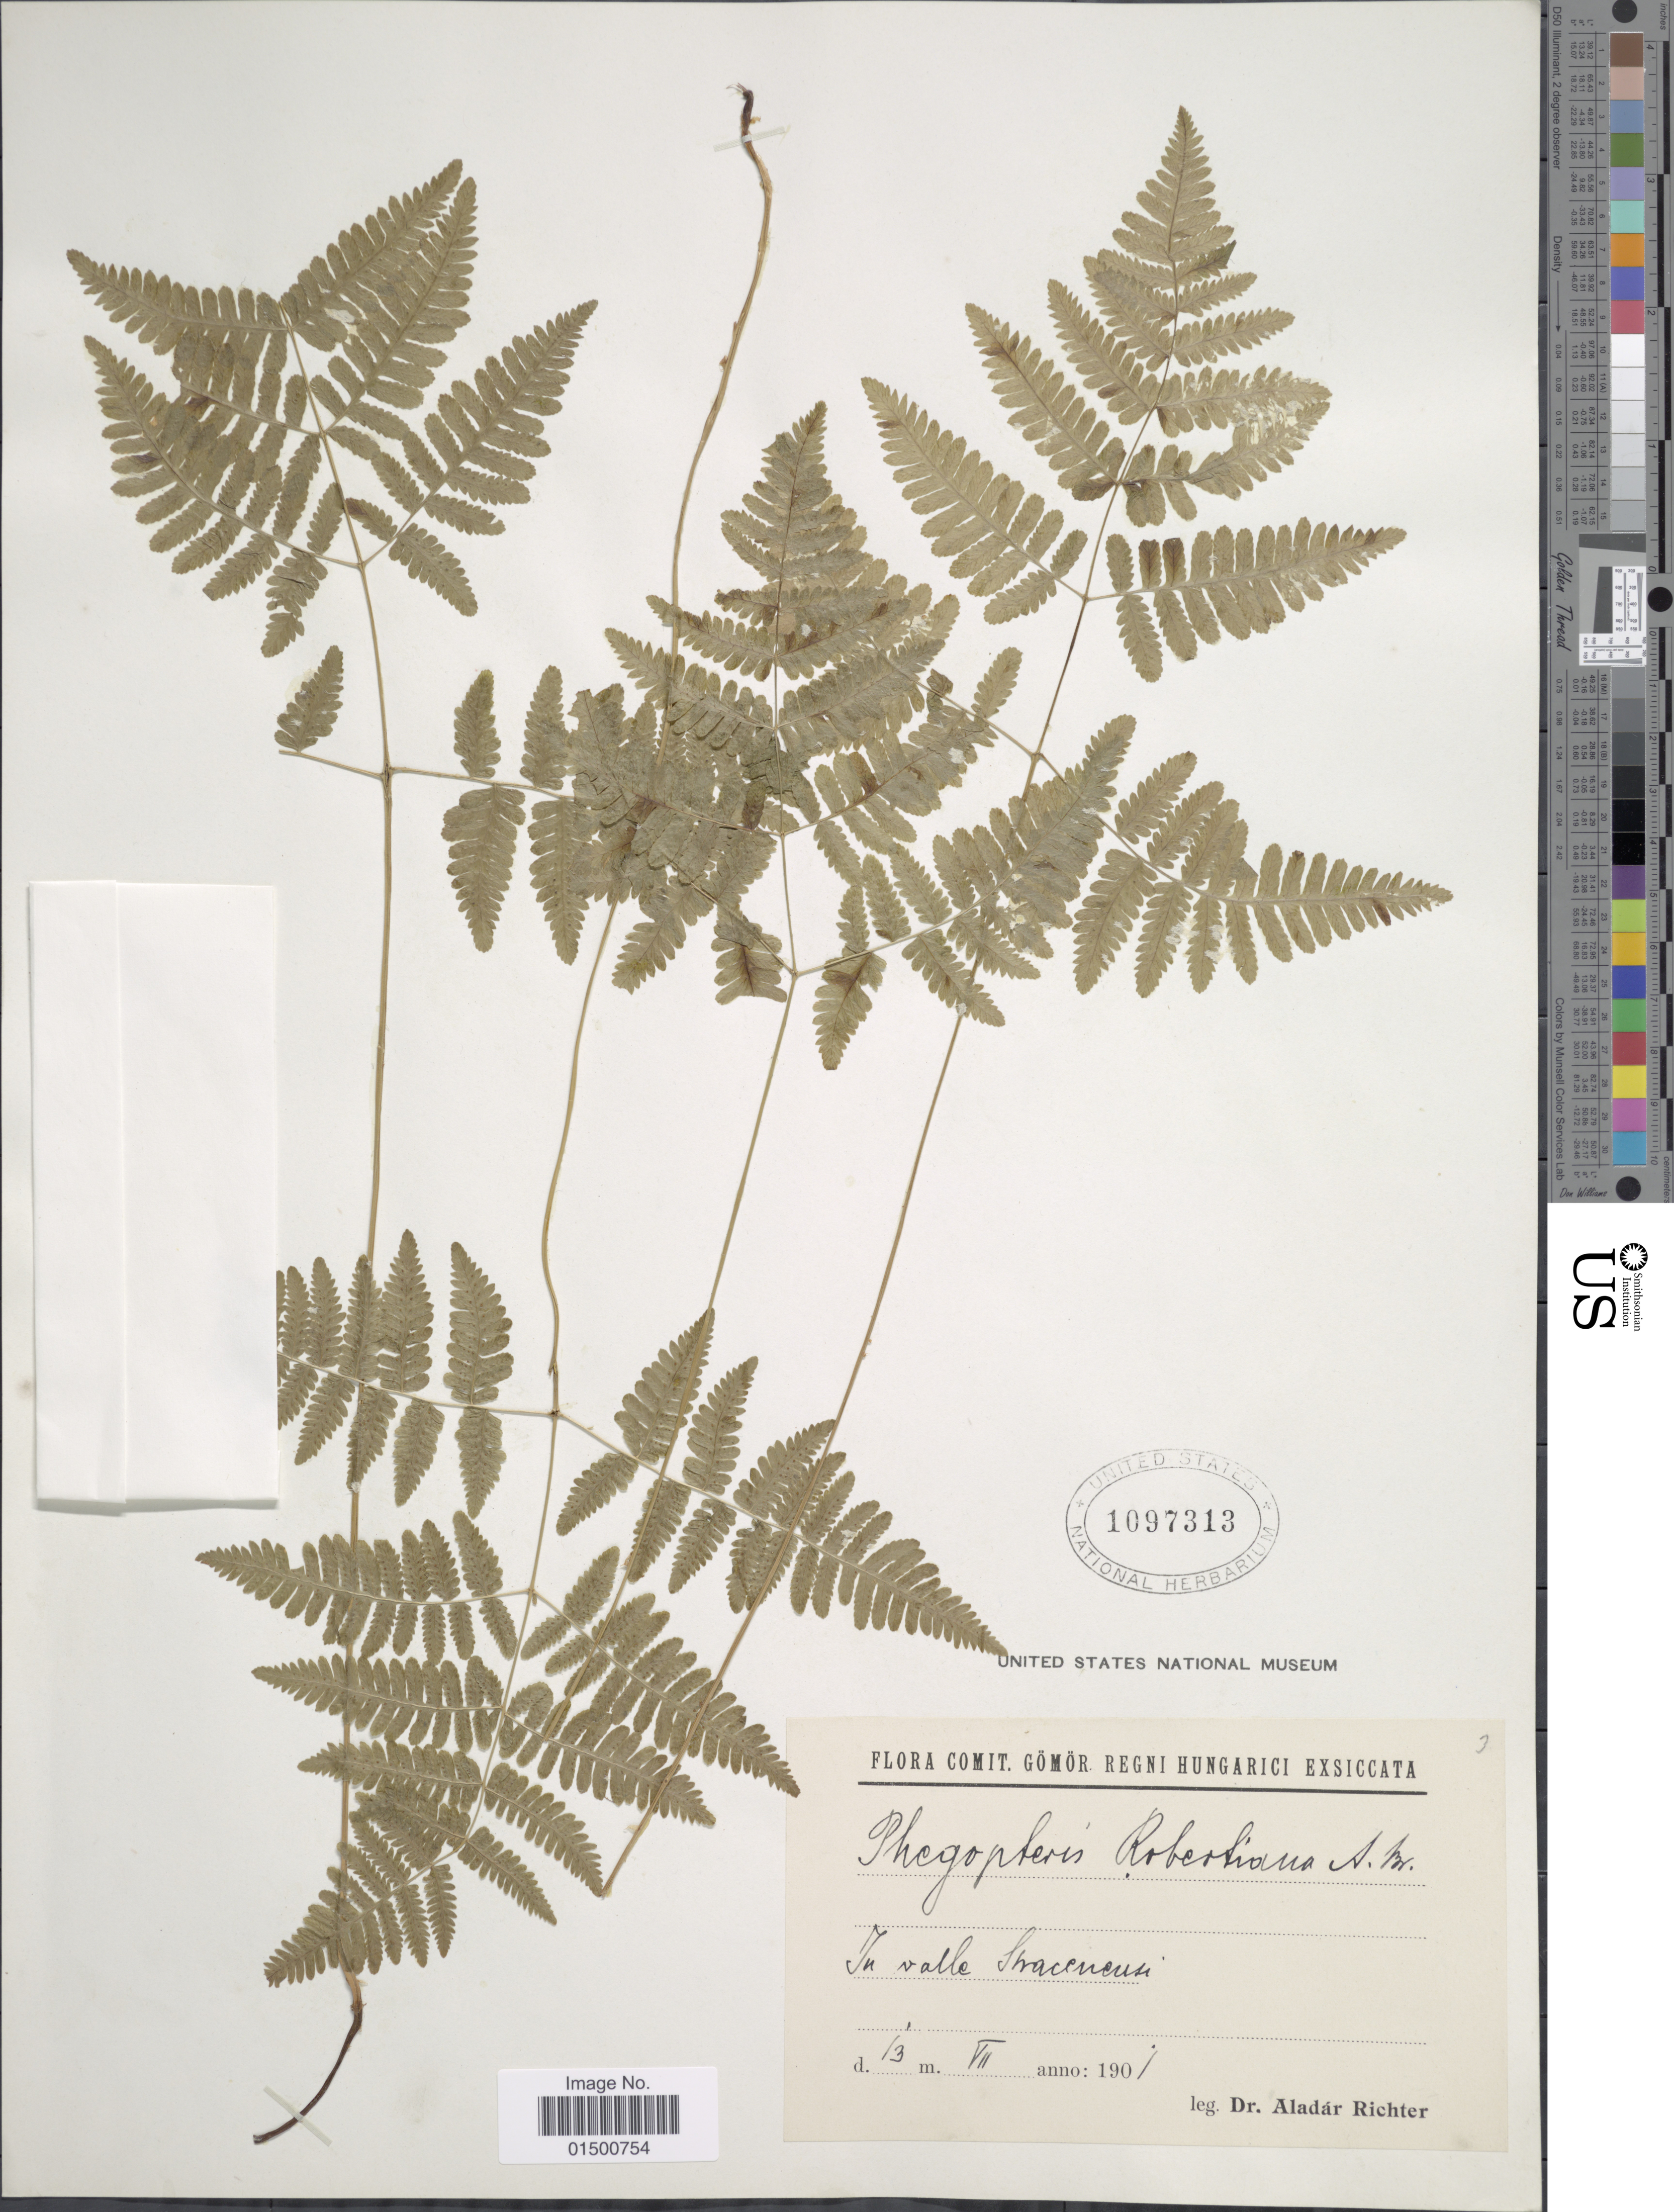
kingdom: Plantae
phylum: Tracheophyta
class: Polypodiopsida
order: Polypodiales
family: Cystopteridaceae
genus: Gymnocarpium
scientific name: Gymnocarpium robertianum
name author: (Hoffm.) Newman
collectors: A. Richter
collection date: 1901-07-13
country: Hungary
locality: In valle Inaceneusi [interpreted]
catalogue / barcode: US 1097313